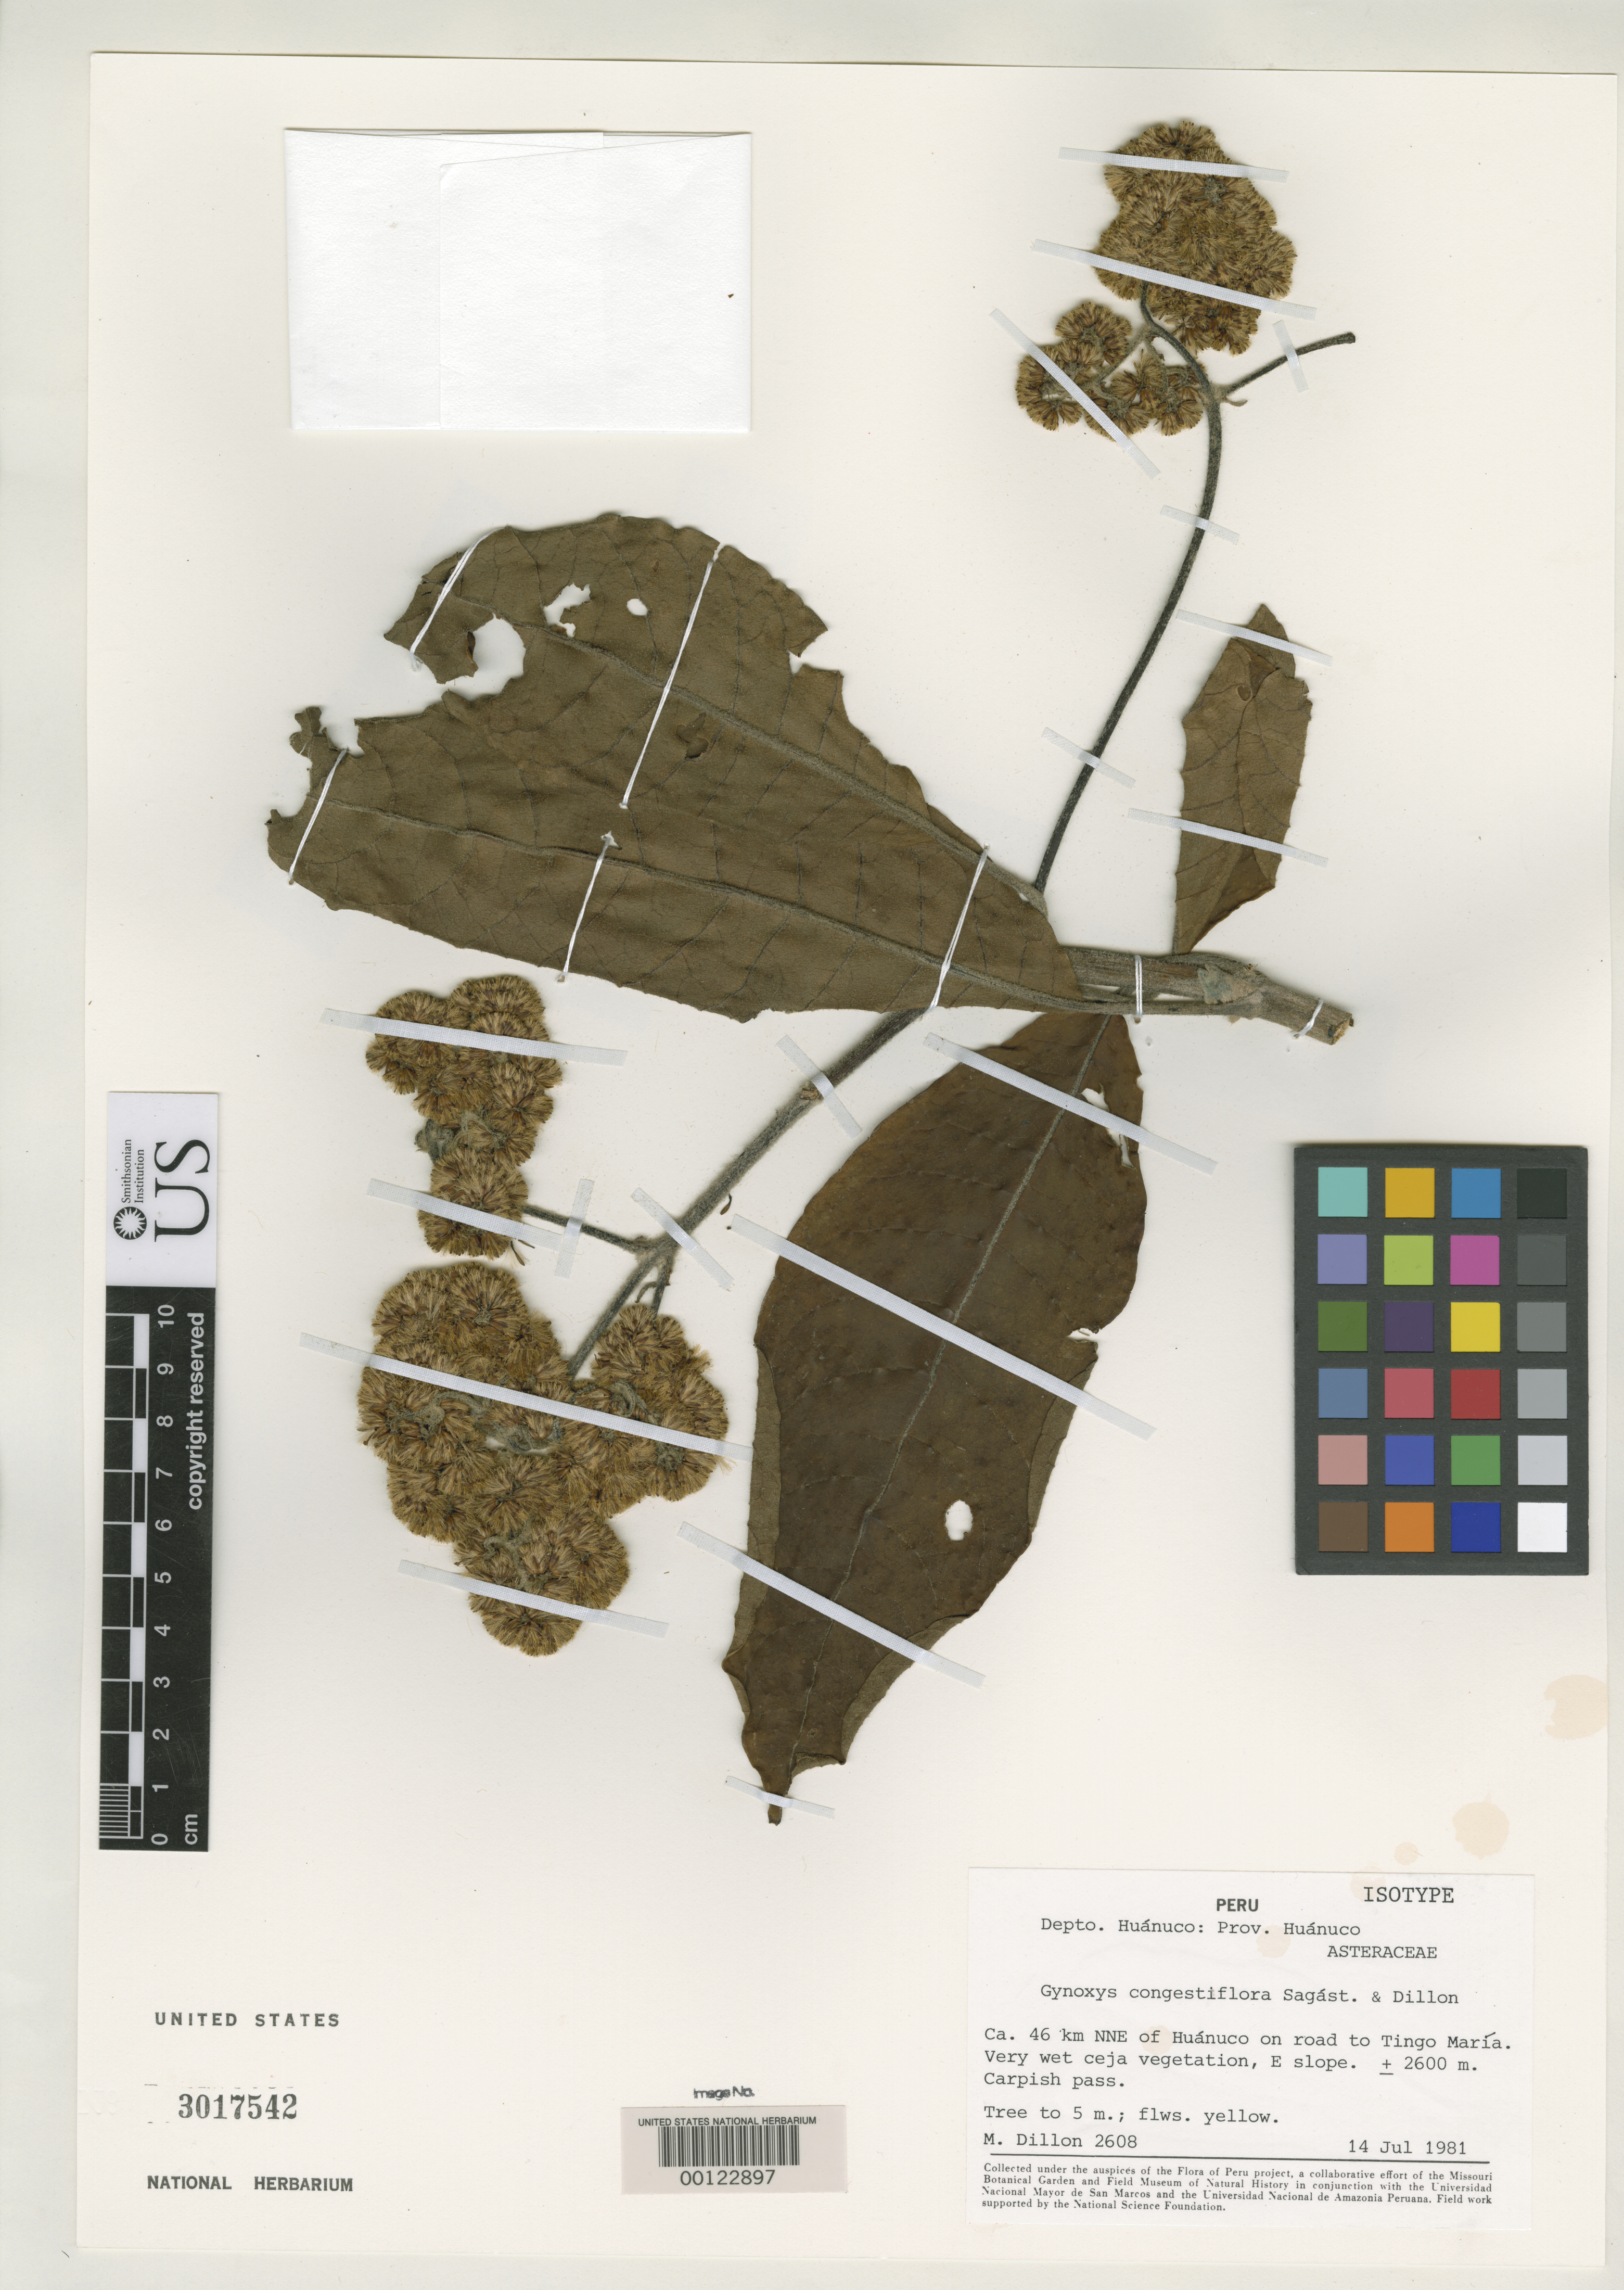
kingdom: Plantae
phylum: Tracheophyta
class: Magnoliopsida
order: Asterales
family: Asteraceae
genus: Gynoxys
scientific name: Gynoxys congestiflora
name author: Sagást. & M.O. Dillon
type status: Isotype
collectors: M. O. Dillon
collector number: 2608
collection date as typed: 14 Jul 1981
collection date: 1981-07-14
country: Peru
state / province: Huánuco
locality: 46 km NNE of Huánuco on road to Tingo María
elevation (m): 2600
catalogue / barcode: US 3017542